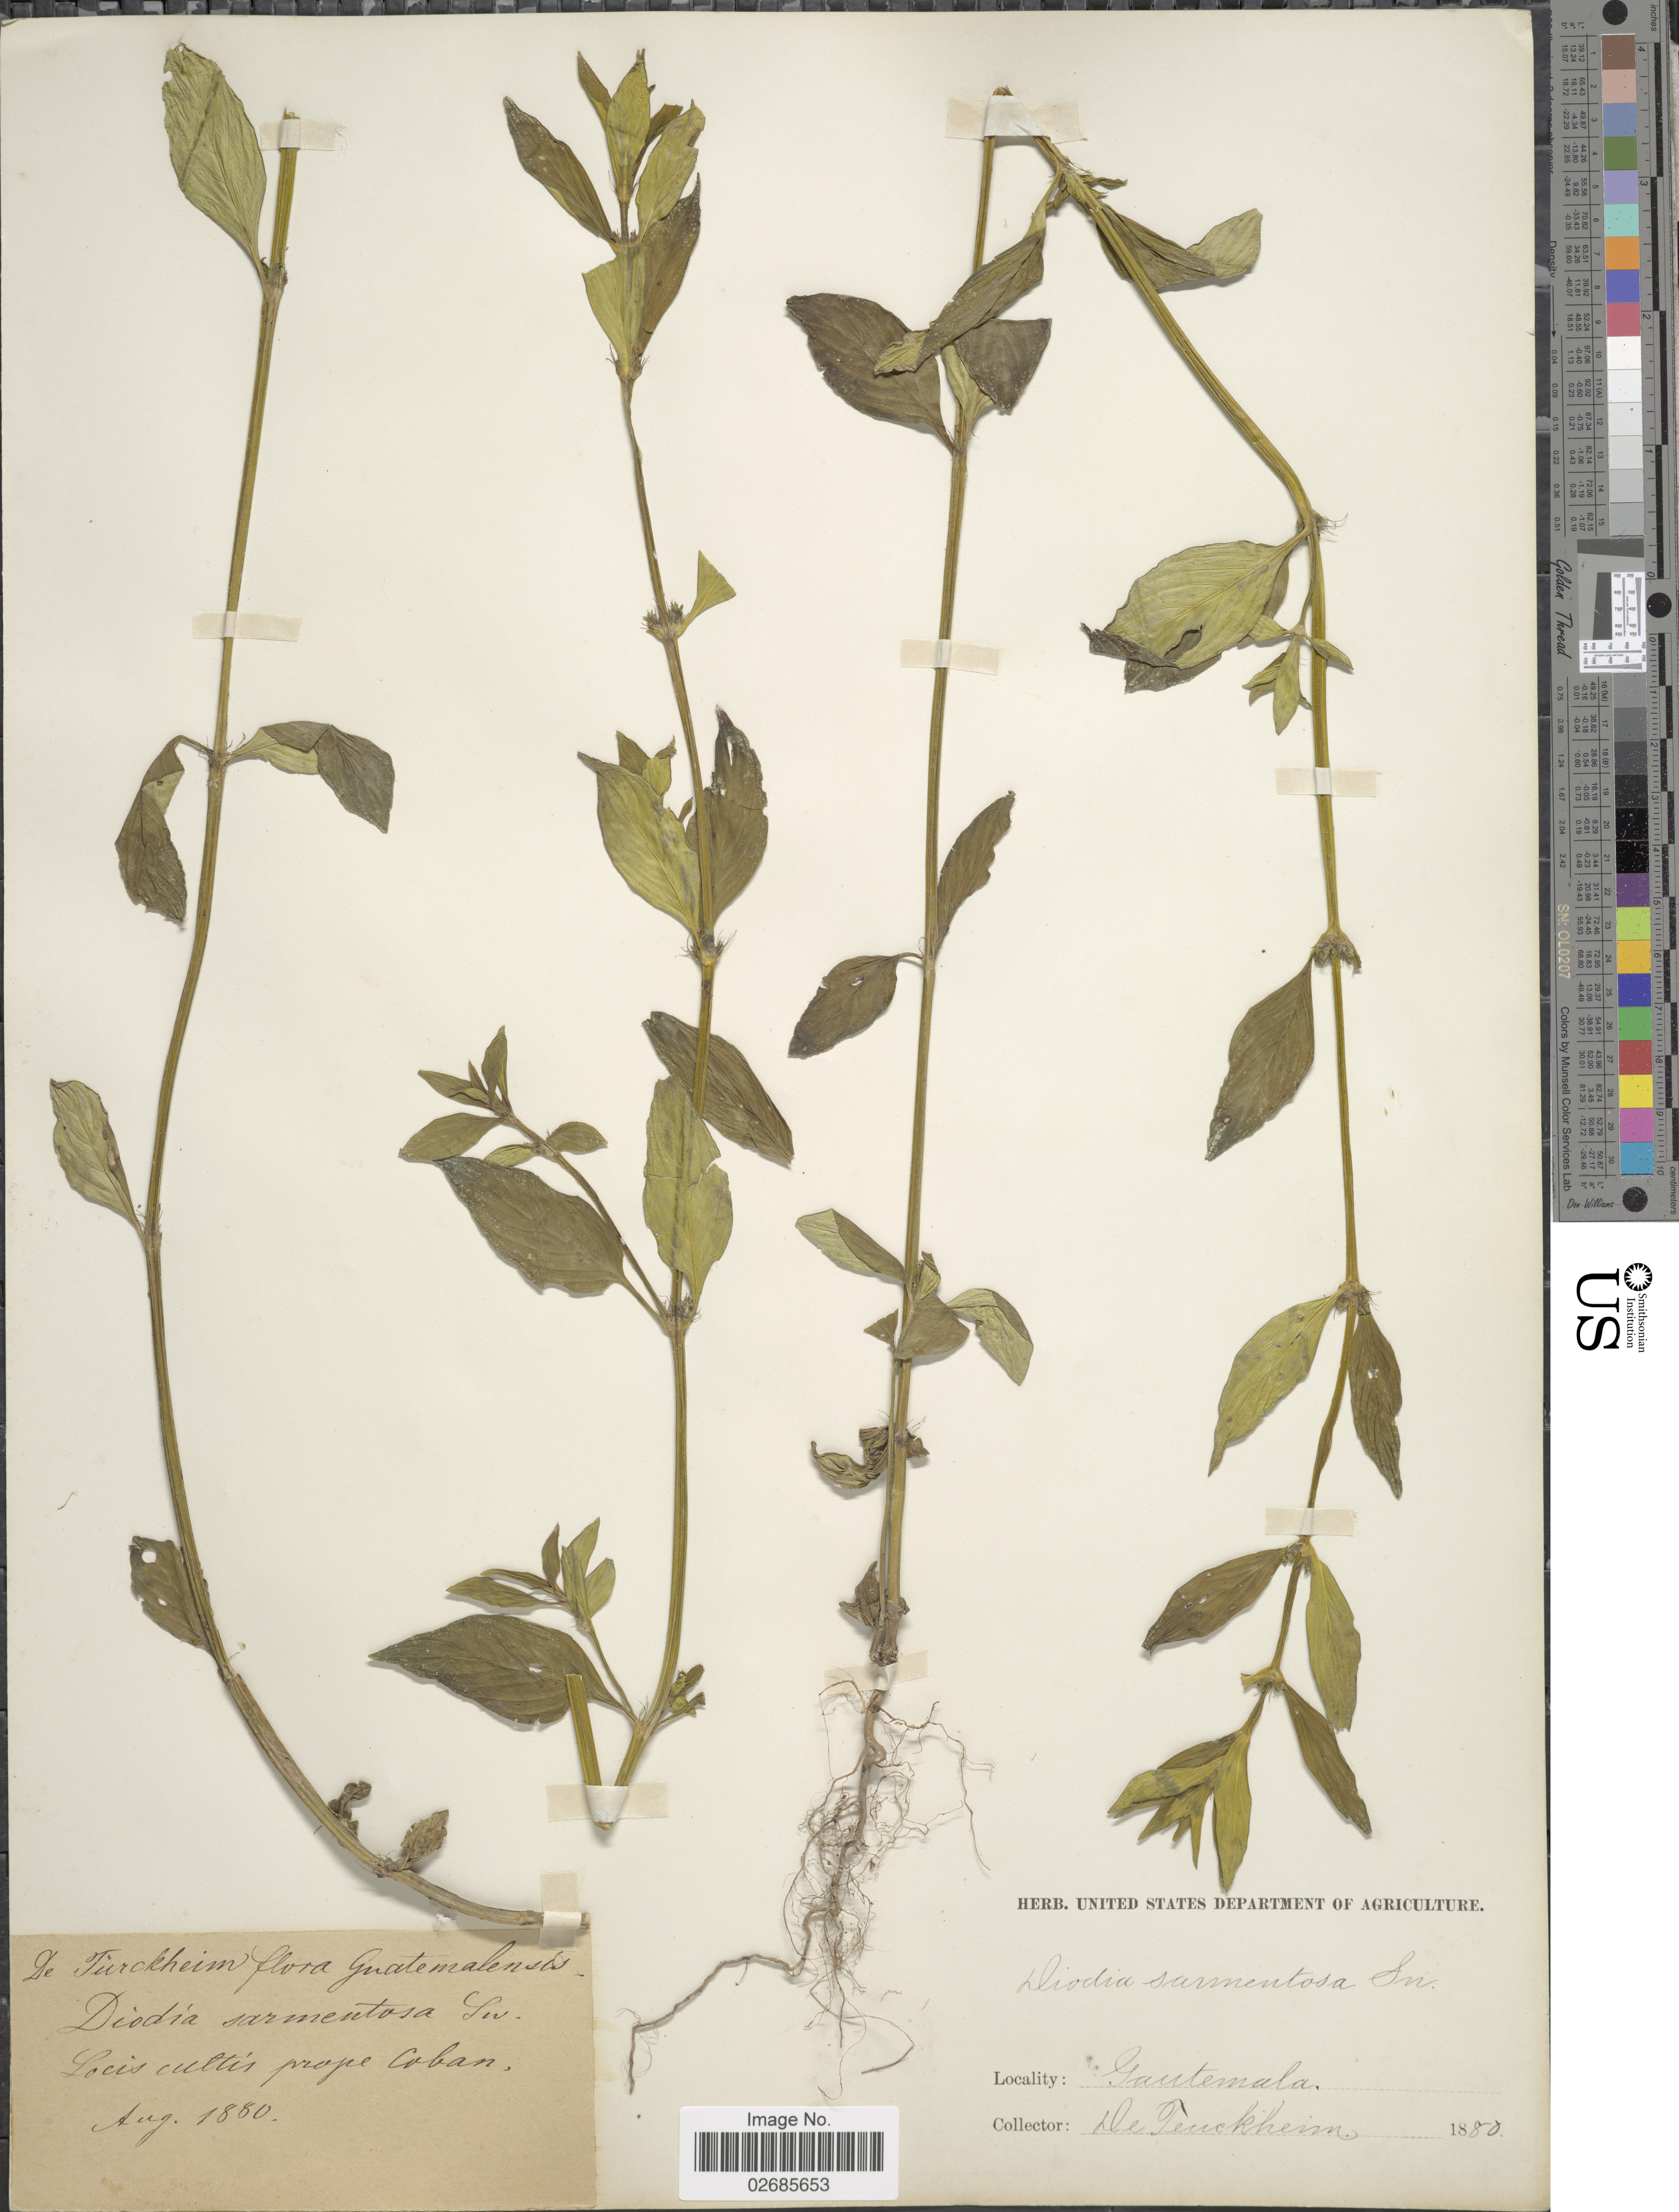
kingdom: Plantae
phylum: Tracheophyta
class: Magnoliopsida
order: Gentianales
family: Rubiaceae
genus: Borreria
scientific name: Borreria latifolia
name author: (Aubl.) K. Schum.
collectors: -. De Türckheim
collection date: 1880-08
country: Guatemala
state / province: Alta Verapaz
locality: Locis cultis prope Coban